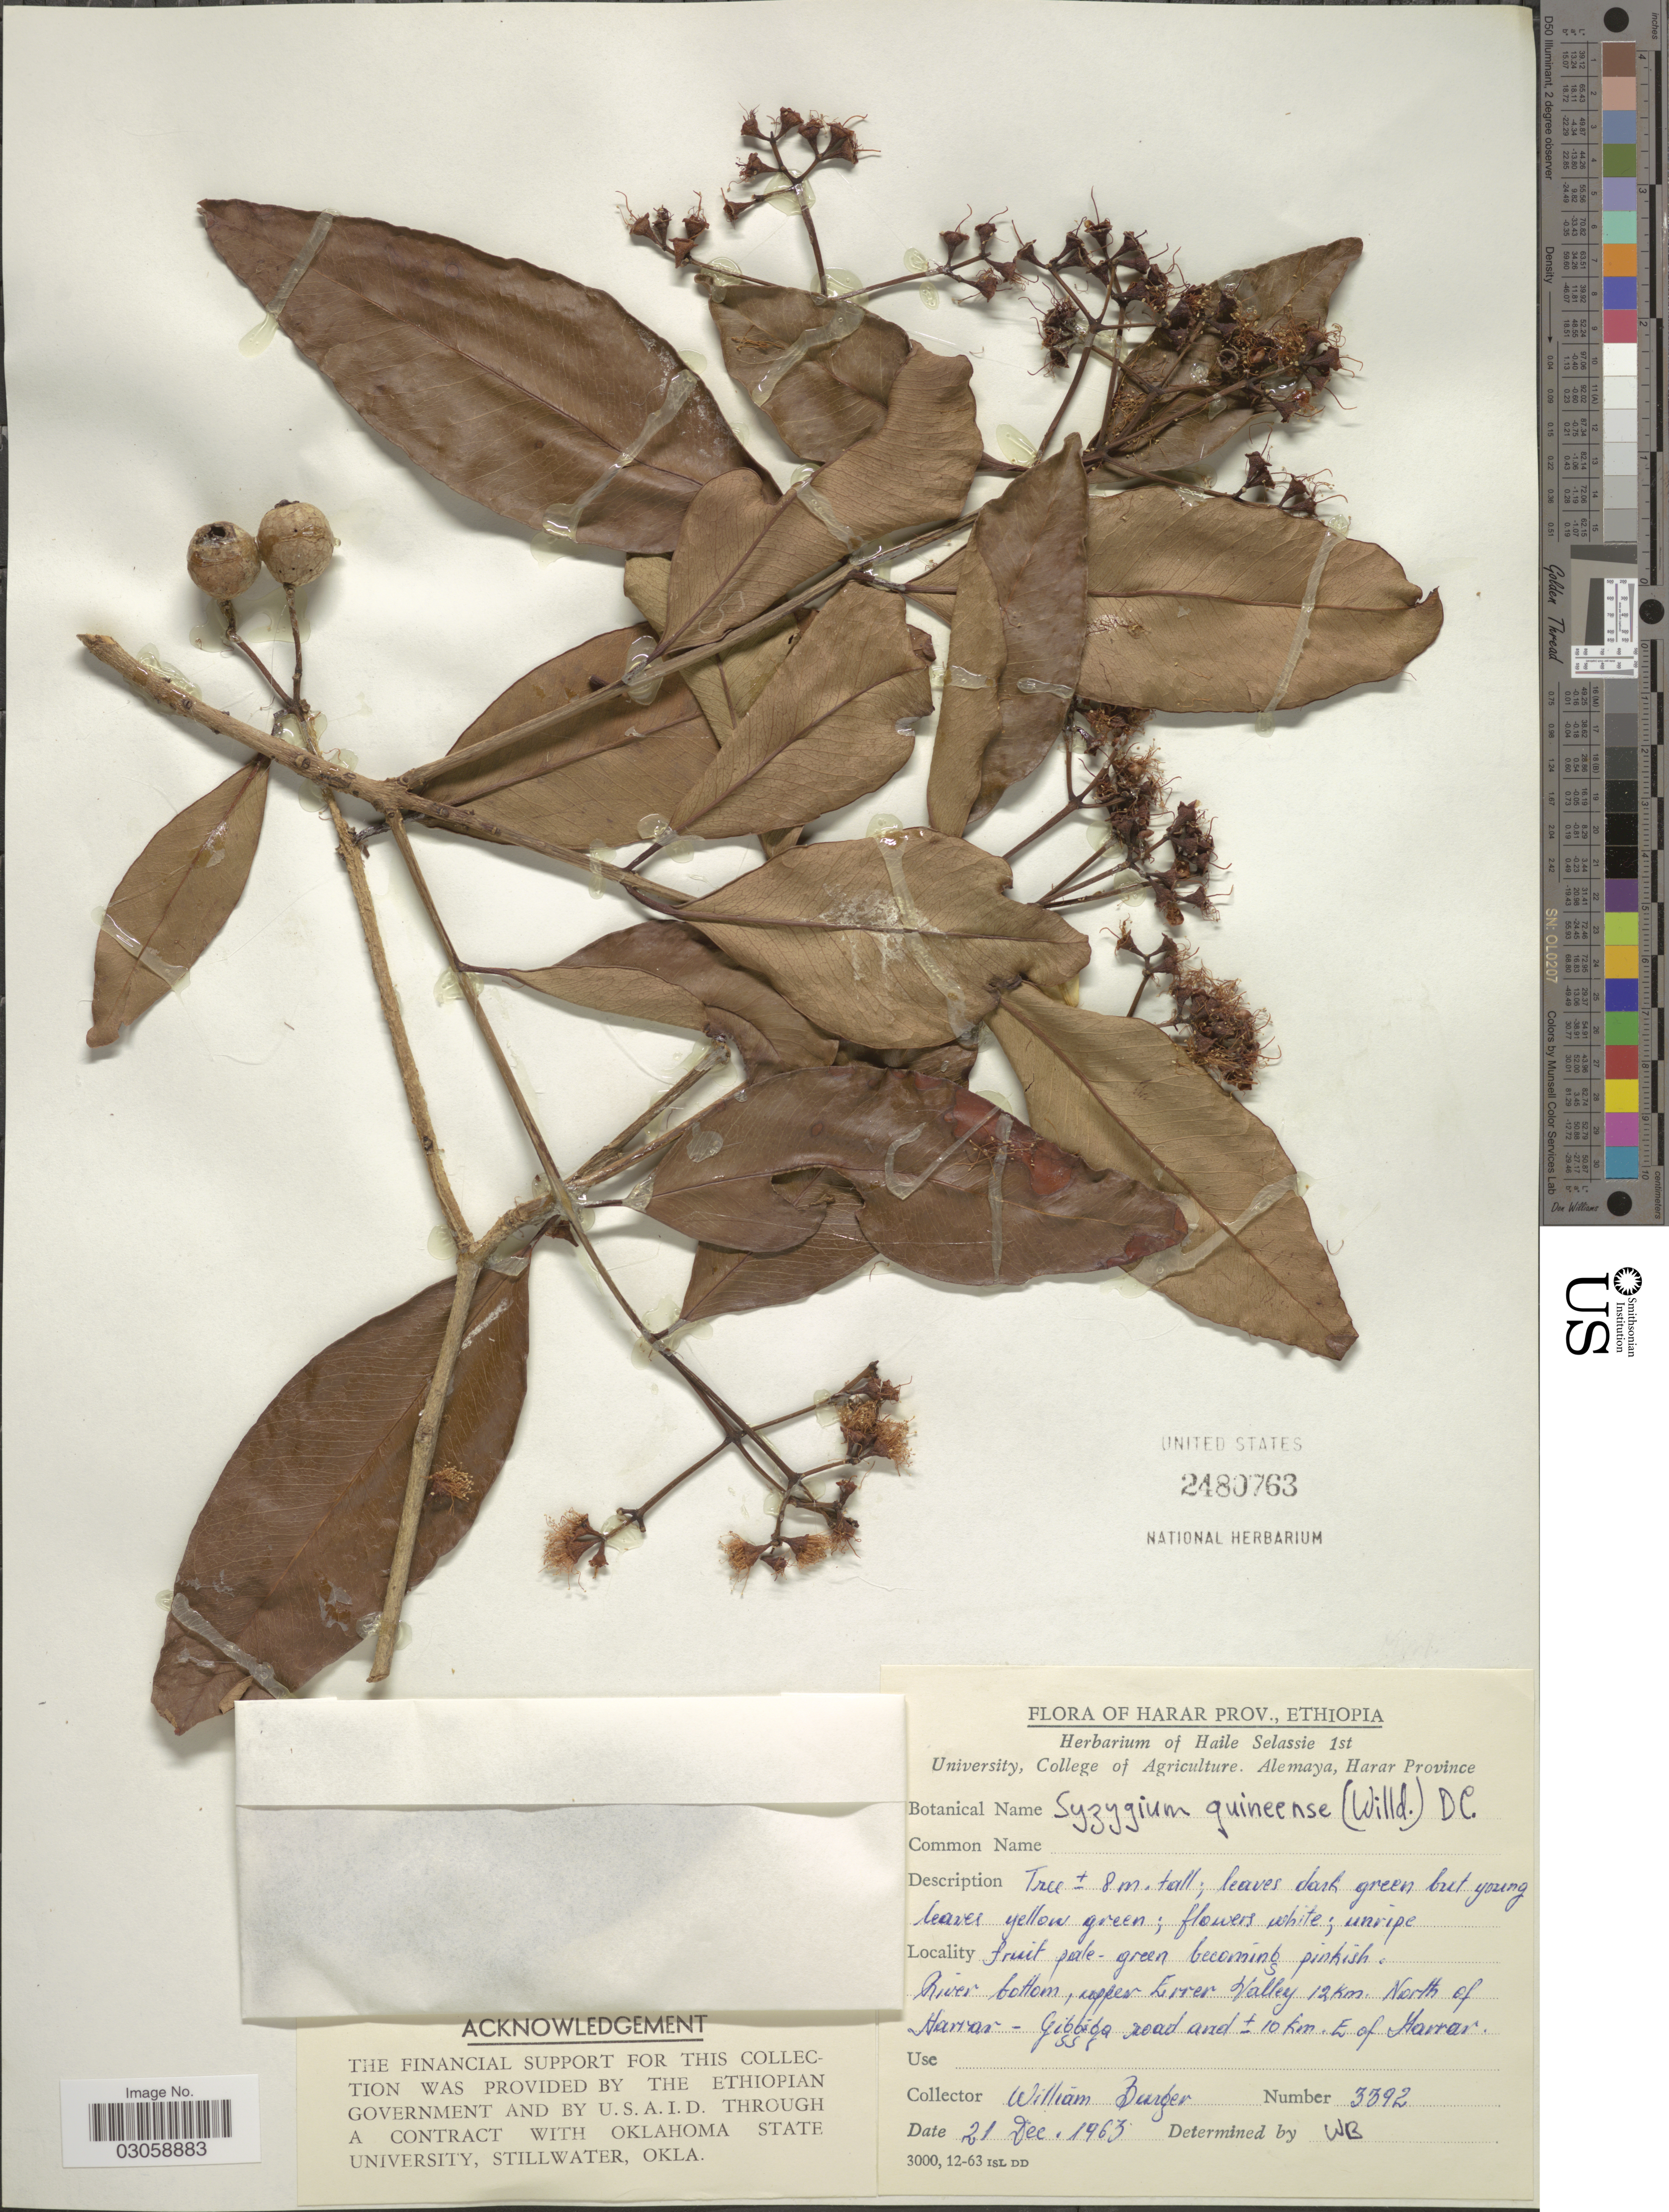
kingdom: Plantae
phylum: Tracheophyta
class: Magnoliopsida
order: Myrtales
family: Myrtaceae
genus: Syzygium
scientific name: Syzygium guineense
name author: (Willd.) DC.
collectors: W. Burger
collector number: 3392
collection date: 1963-12-21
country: Ethiopia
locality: Harar Prov., Ethiopia, River bottom, upper Errer Valley 12Km. North of Harrar - Gibbiba road and ± 10 km. E of Harrar.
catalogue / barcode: US 2480763